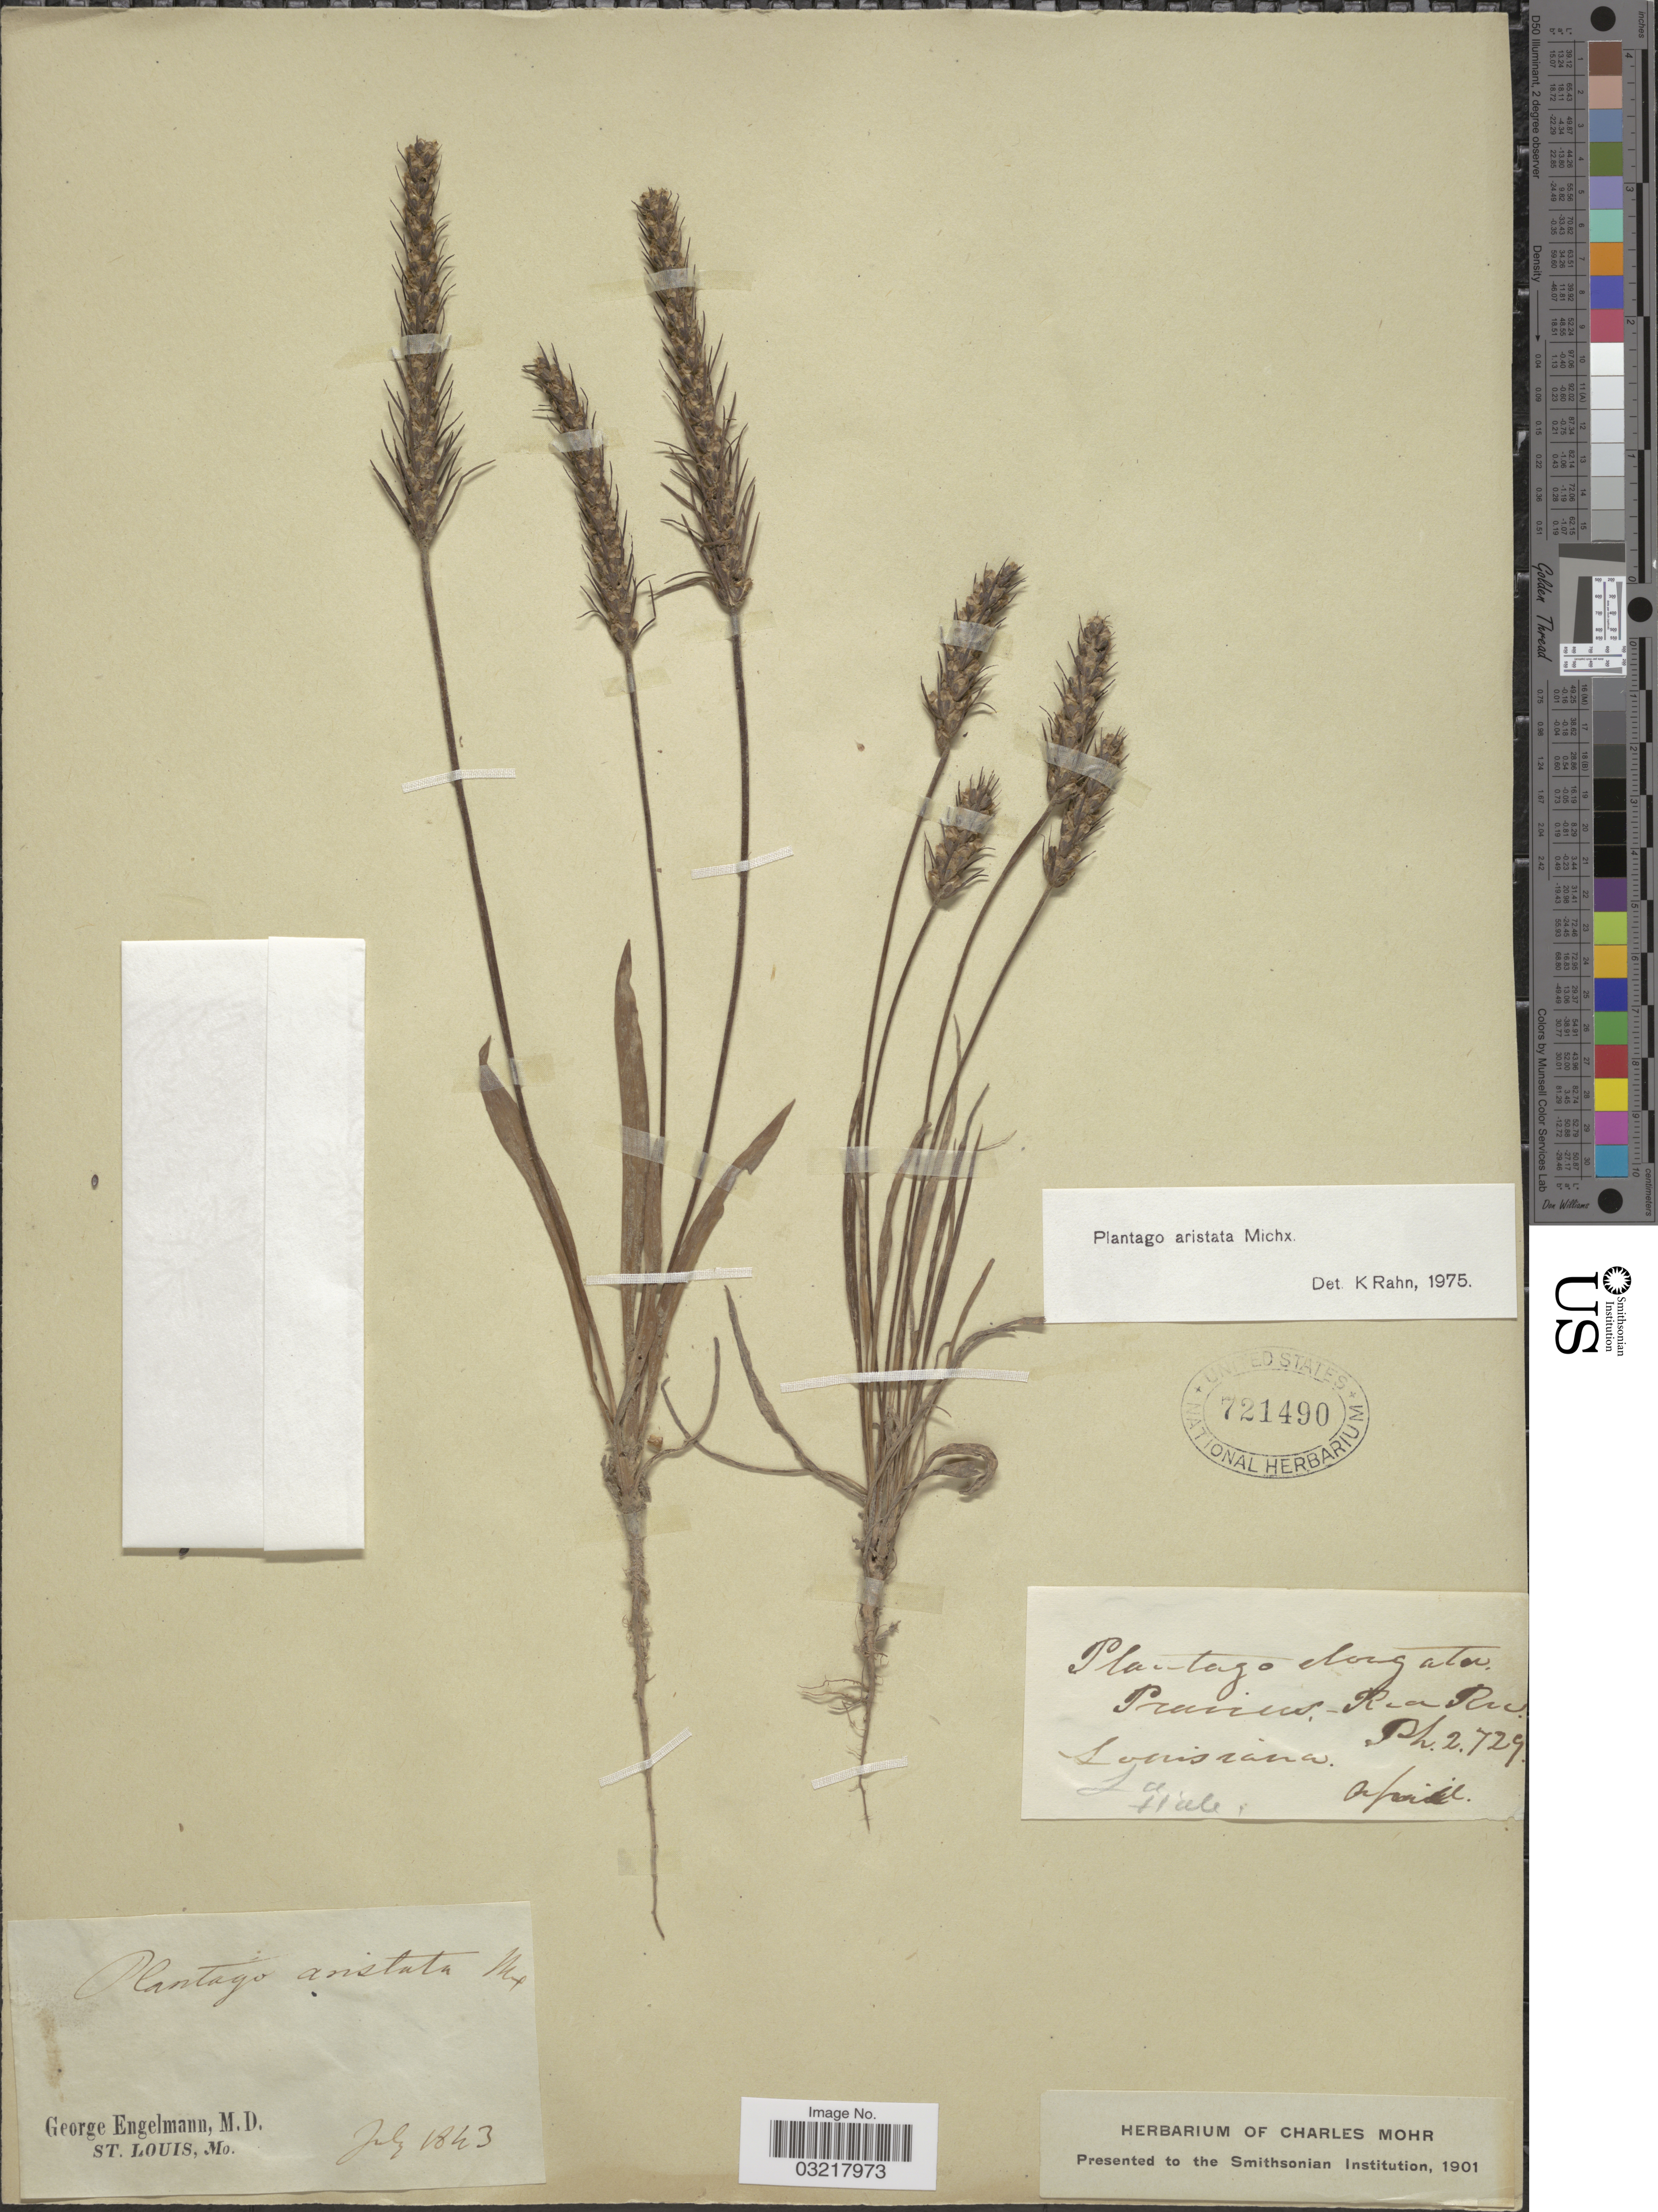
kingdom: Plantae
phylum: Tracheophyta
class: Magnoliopsida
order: Lamiales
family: Plantaginaceae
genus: Plantago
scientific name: Plantago aristata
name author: Michx.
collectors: -- Hale & G. Engelmann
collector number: Ph.2729?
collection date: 1843-04/1843-07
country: United States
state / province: Louisiana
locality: Prairies-Red Riv. La.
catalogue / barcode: US 721490